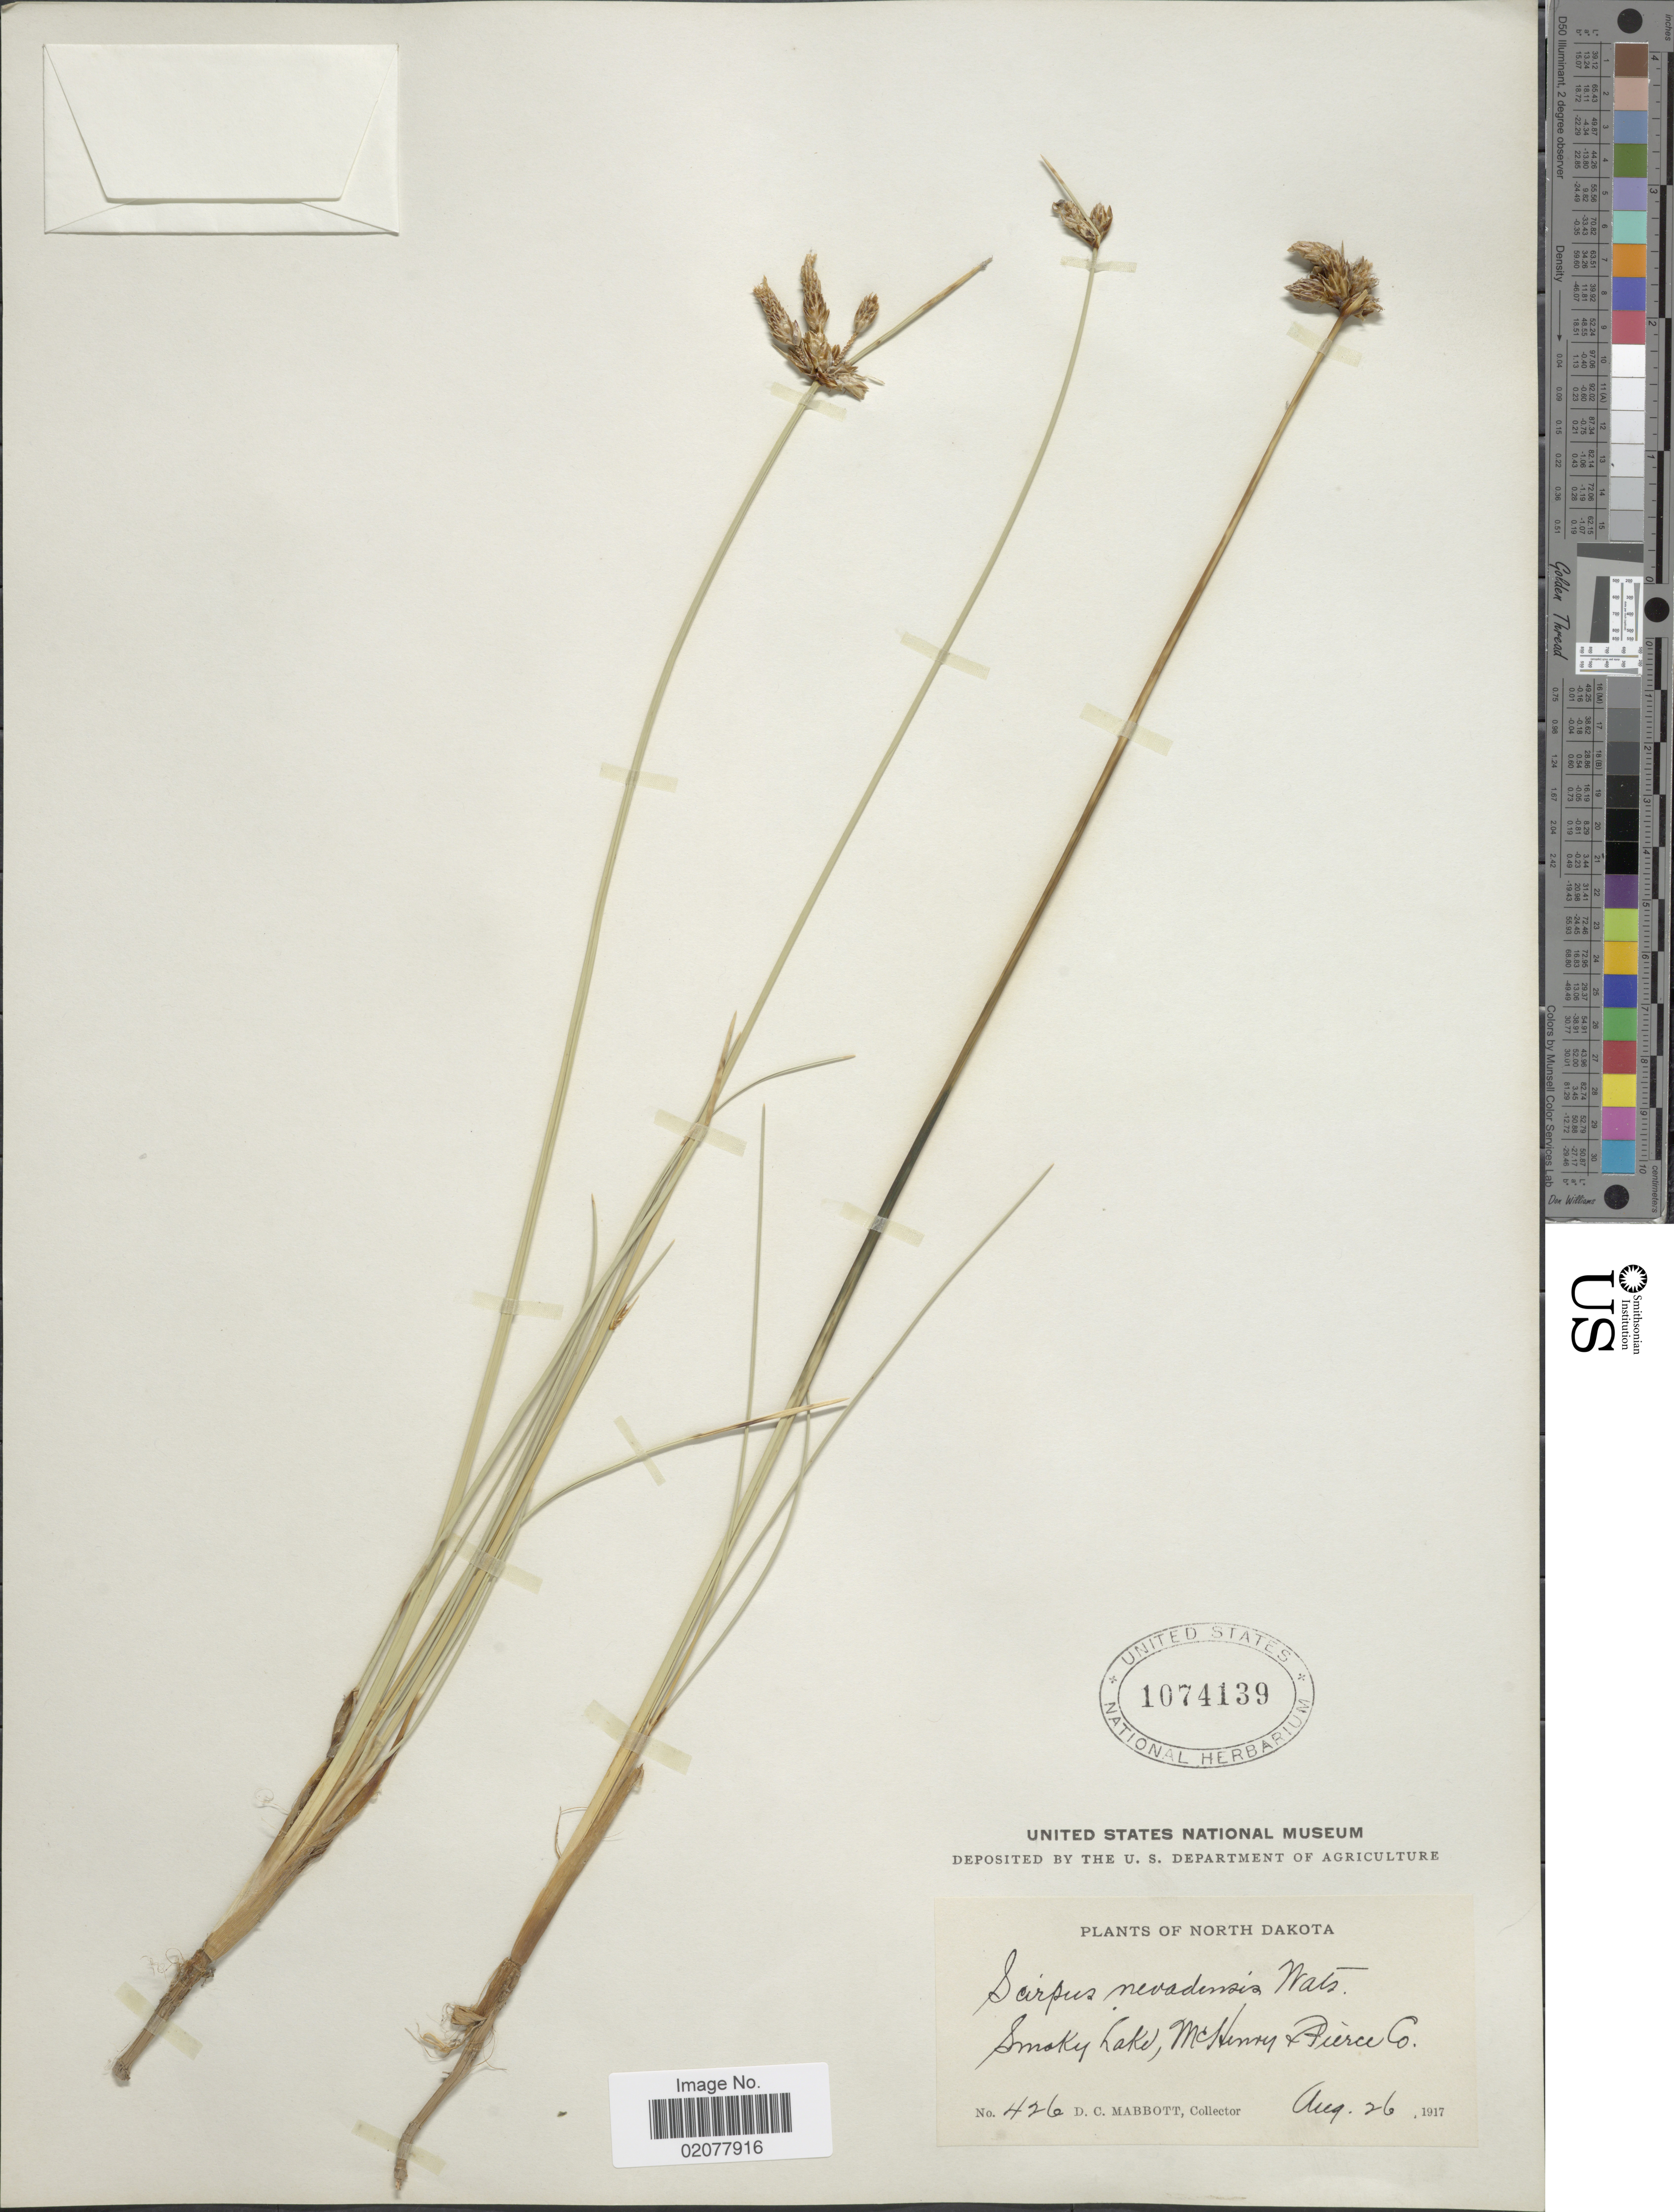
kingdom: Plantae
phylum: Tracheophyta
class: Liliopsida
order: Poales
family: Cyperaceae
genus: Amphiscirpus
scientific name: Amphiscirpus nevadensis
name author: (S. Watson) Oteng-Yeb.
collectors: D. Mabbott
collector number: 426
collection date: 1917-08-26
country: United States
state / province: North Dakota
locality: Smoky Lake, McHenry & Pierce Co.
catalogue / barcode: US 1074139